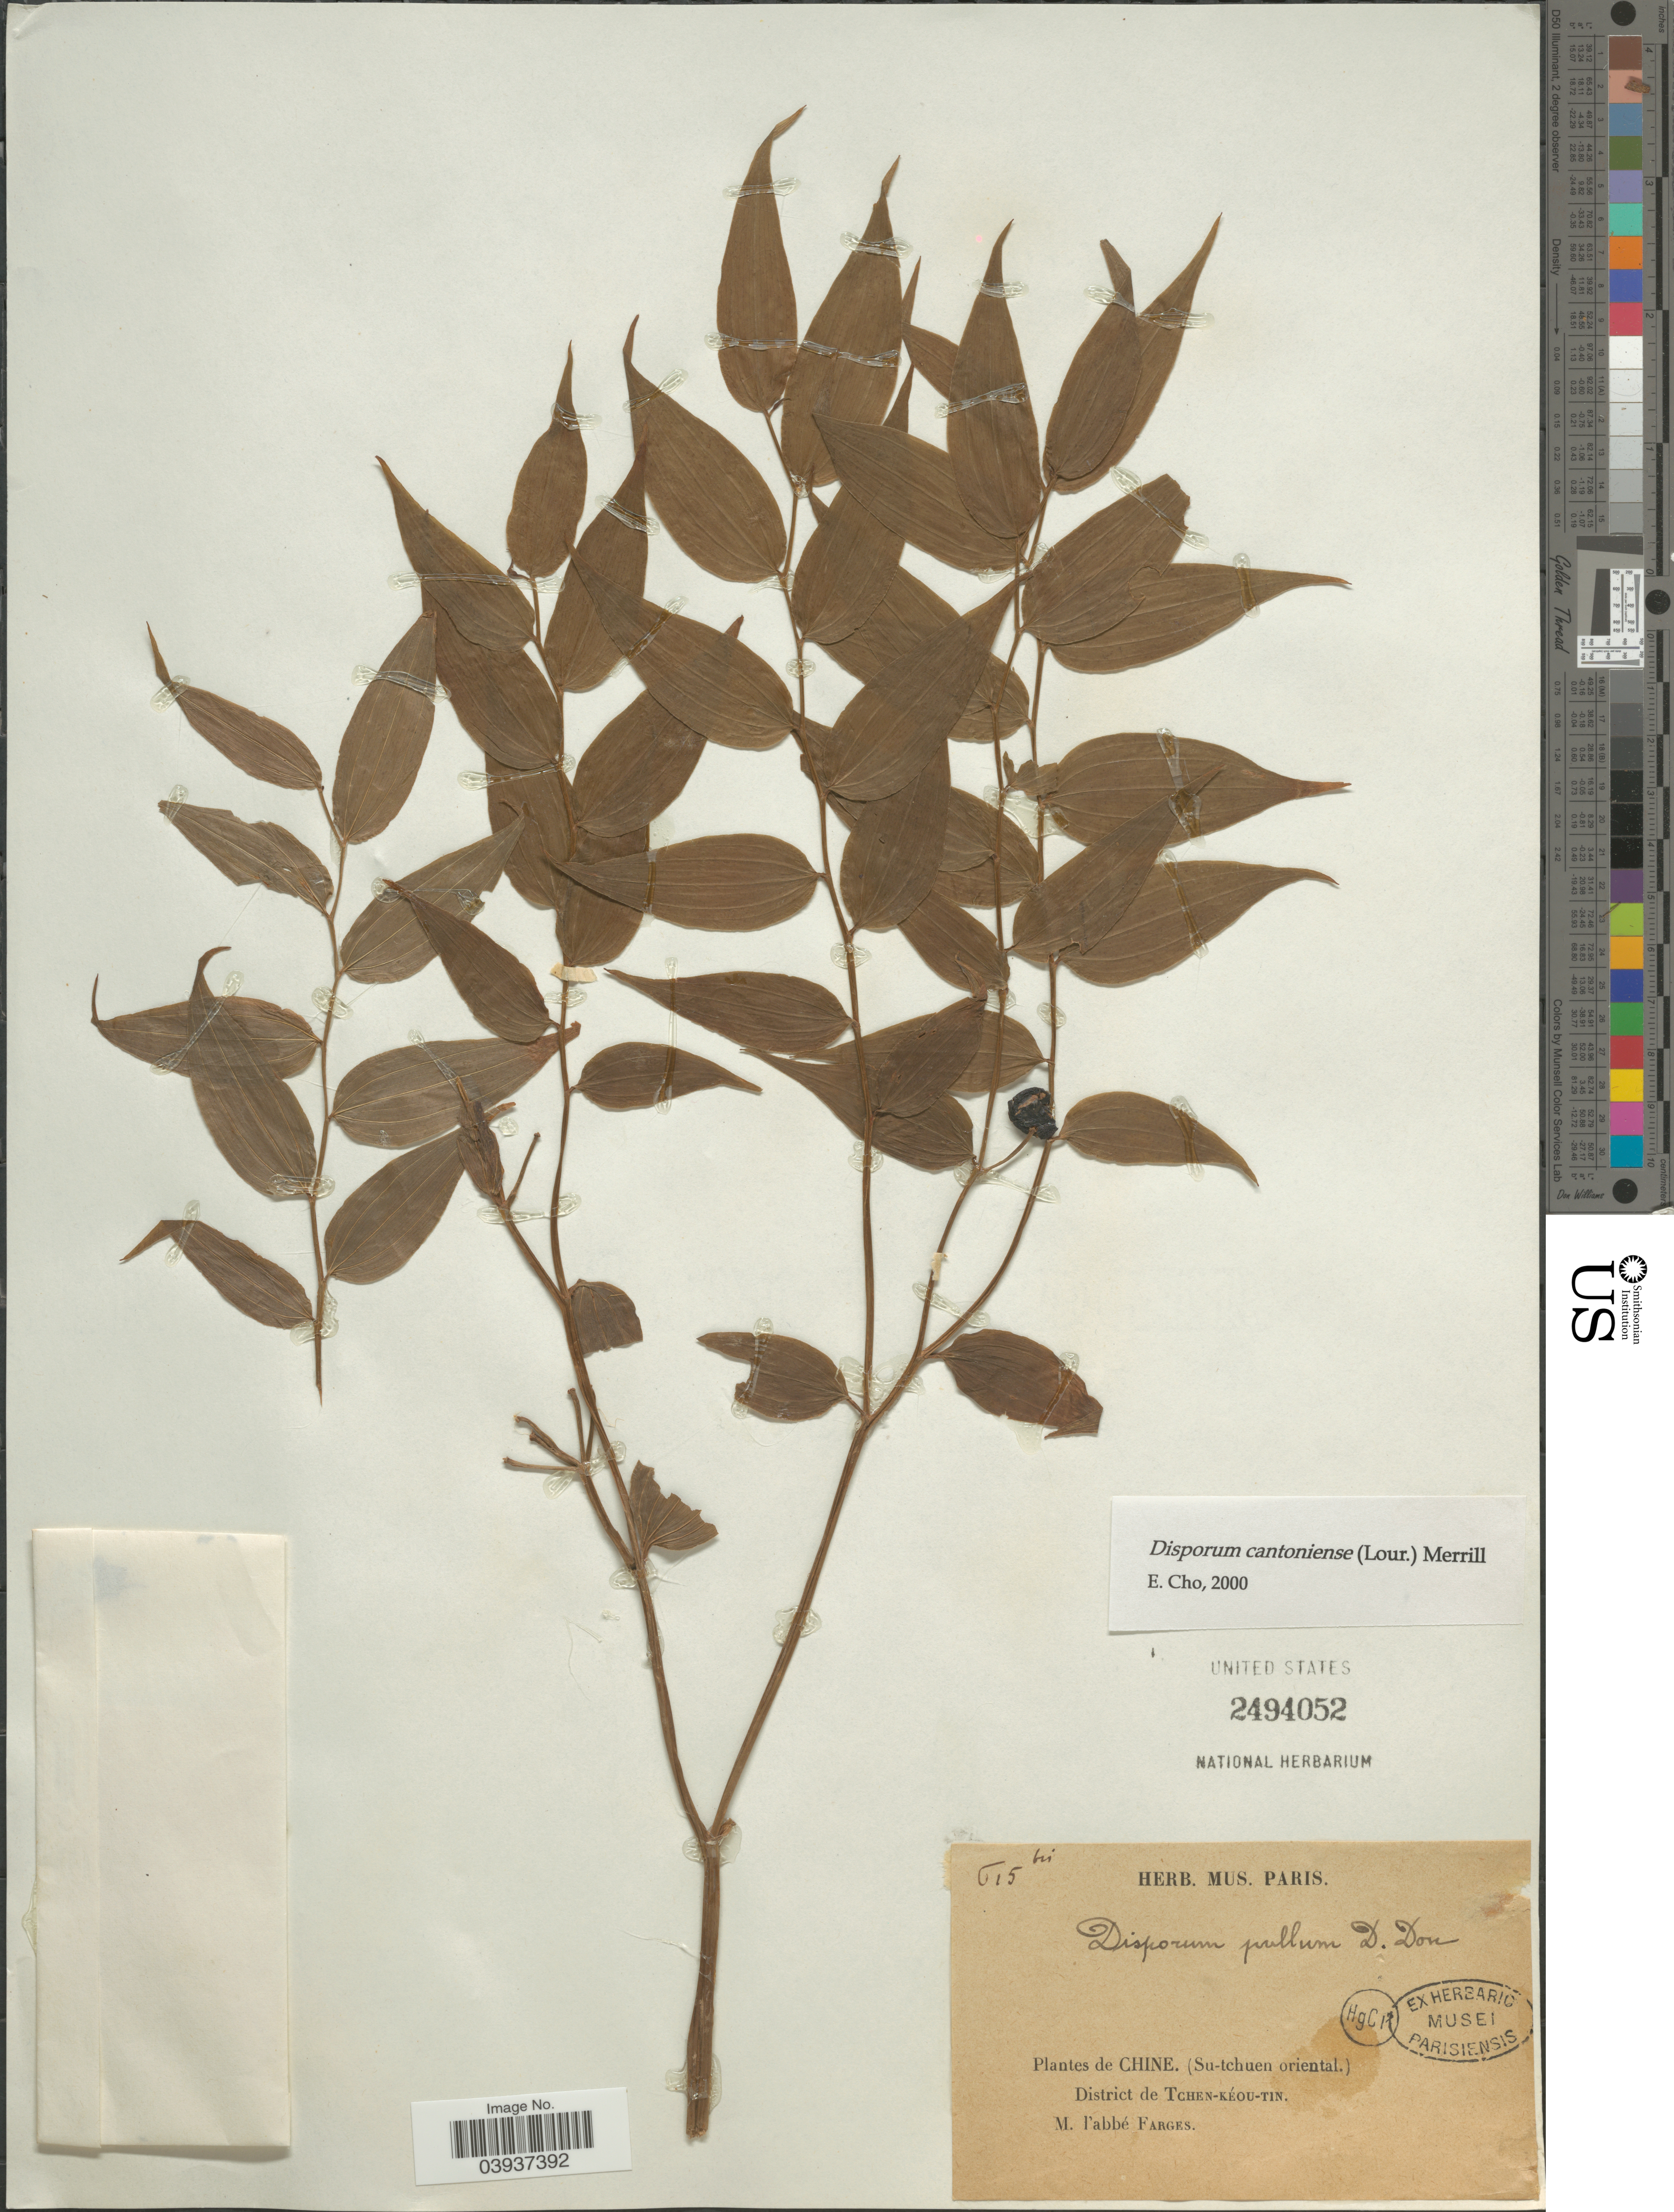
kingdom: Plantae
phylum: Tracheophyta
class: Liliopsida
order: Liliales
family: Colchicaceae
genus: Disporum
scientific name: Disporum cantoniense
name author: (Lour.) Merr.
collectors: M. Farges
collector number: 615bis*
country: China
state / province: Sichuan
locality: Chine. (Su-tchuen oriental.) District de Tchen-Kéou-tin.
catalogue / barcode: US 2494052